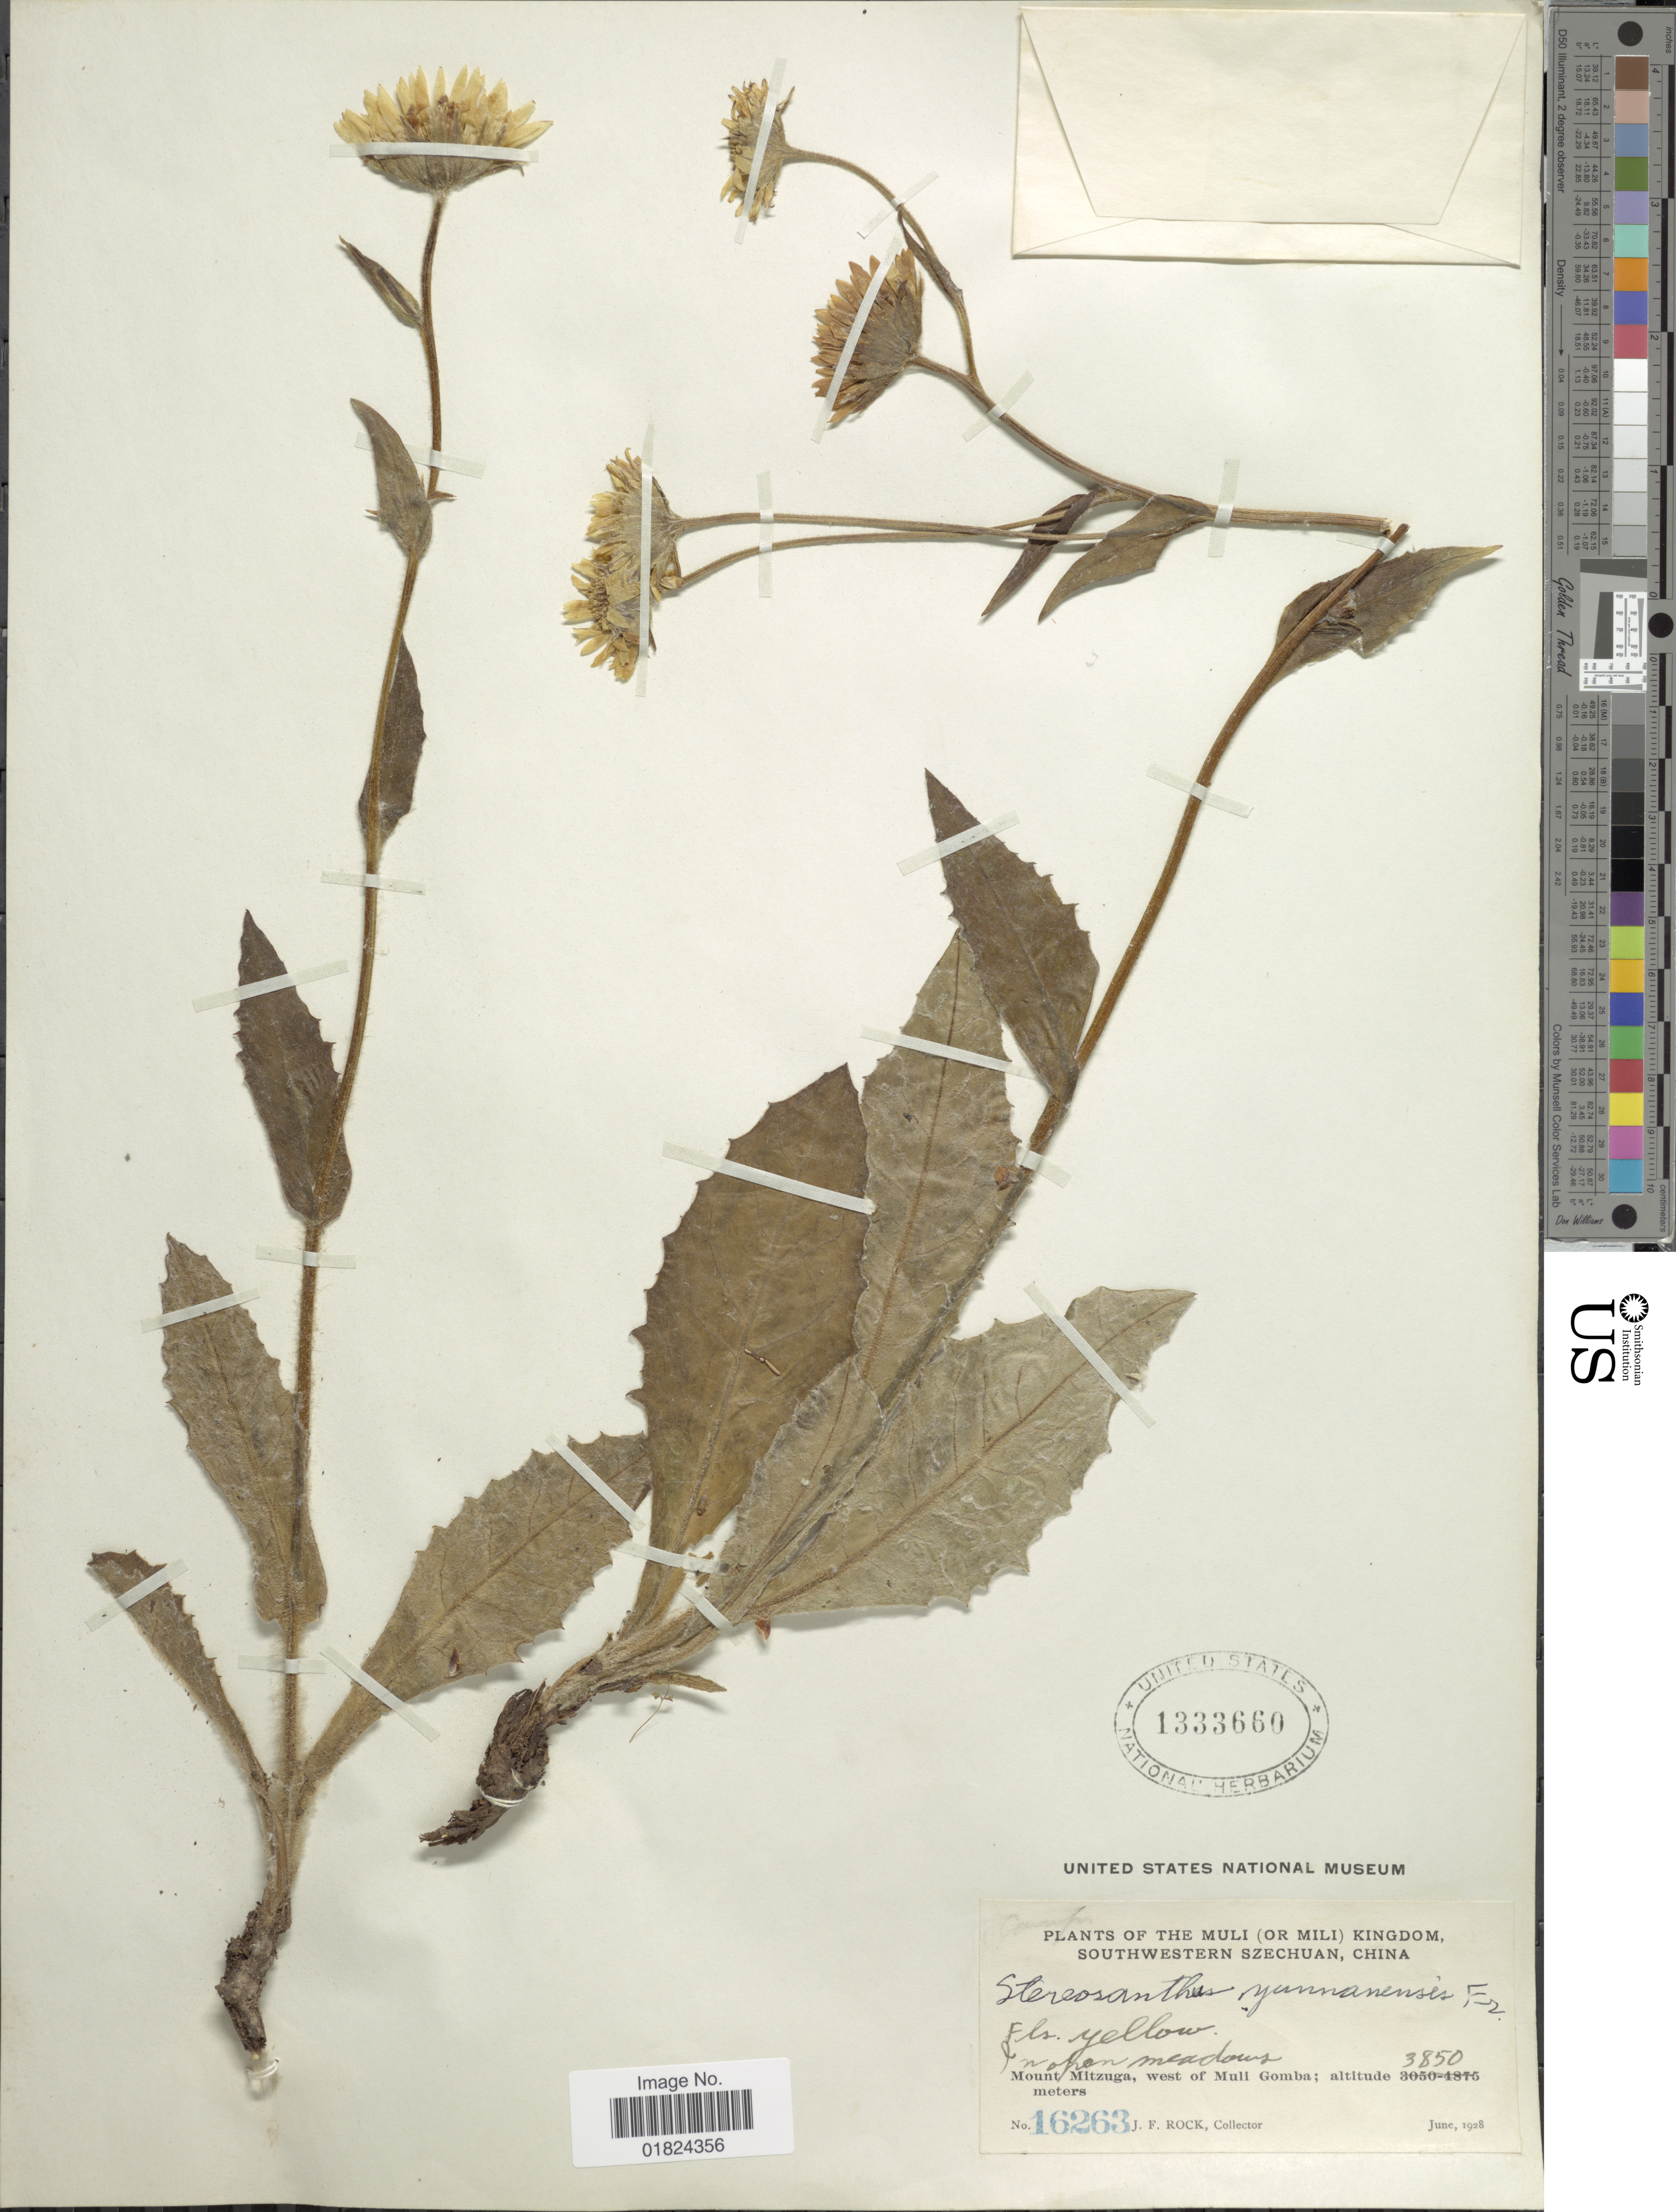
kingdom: Plantae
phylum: Tracheophyta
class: Magnoliopsida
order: Asterales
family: Asteraceae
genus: Stereosanthus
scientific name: Stereosanthus yunnanensis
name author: (L.) Fr.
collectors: J. Rock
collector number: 16263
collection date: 1928-06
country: China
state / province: Sichuan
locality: Southwestern Szechuan, in open meadows, Mount Mitzuga, west of Muli Gomba.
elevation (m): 1173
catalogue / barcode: US 1333660